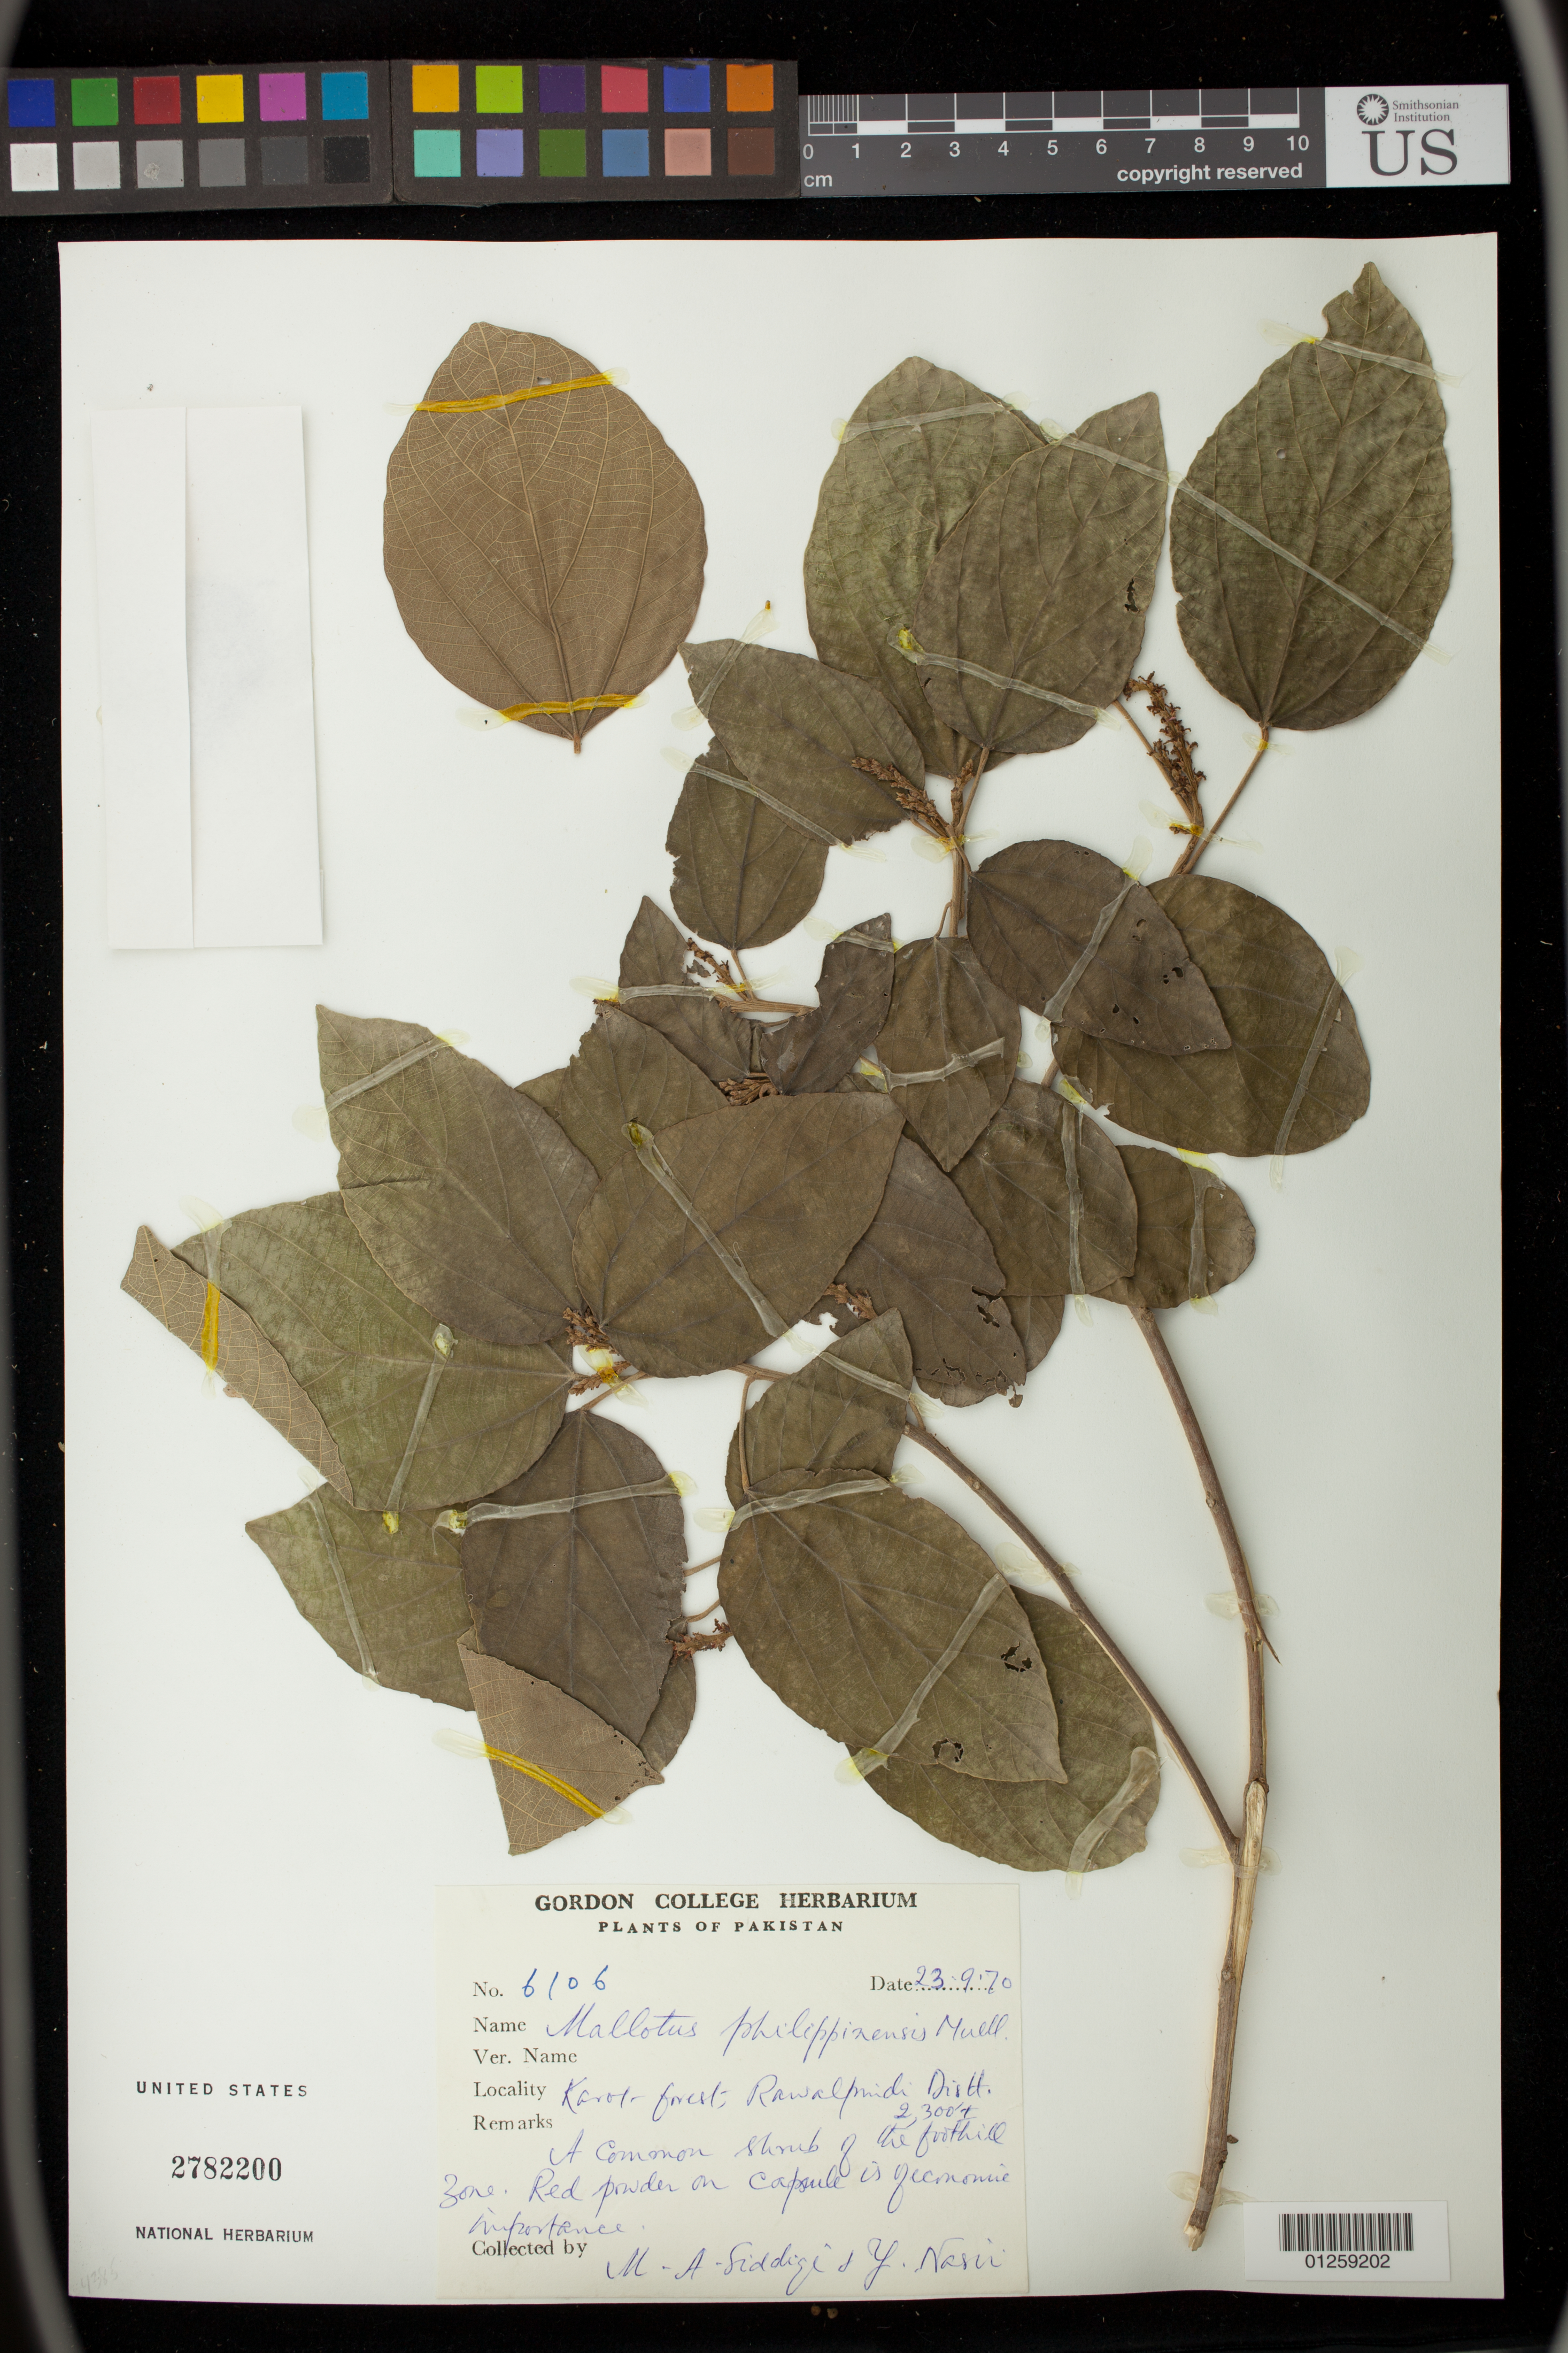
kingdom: Plantae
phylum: Tracheophyta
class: Magnoliopsida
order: Malpighiales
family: Euphorbiaceae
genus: Mallotus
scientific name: Mallotus philippensis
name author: (Lam.) Müll. Arg.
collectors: M. Siddiqi & Y. Nasir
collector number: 6106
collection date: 1970-09-23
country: Pakistan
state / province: Punjab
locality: Karob forest, Rawalpindi District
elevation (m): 701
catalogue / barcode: US 2782200